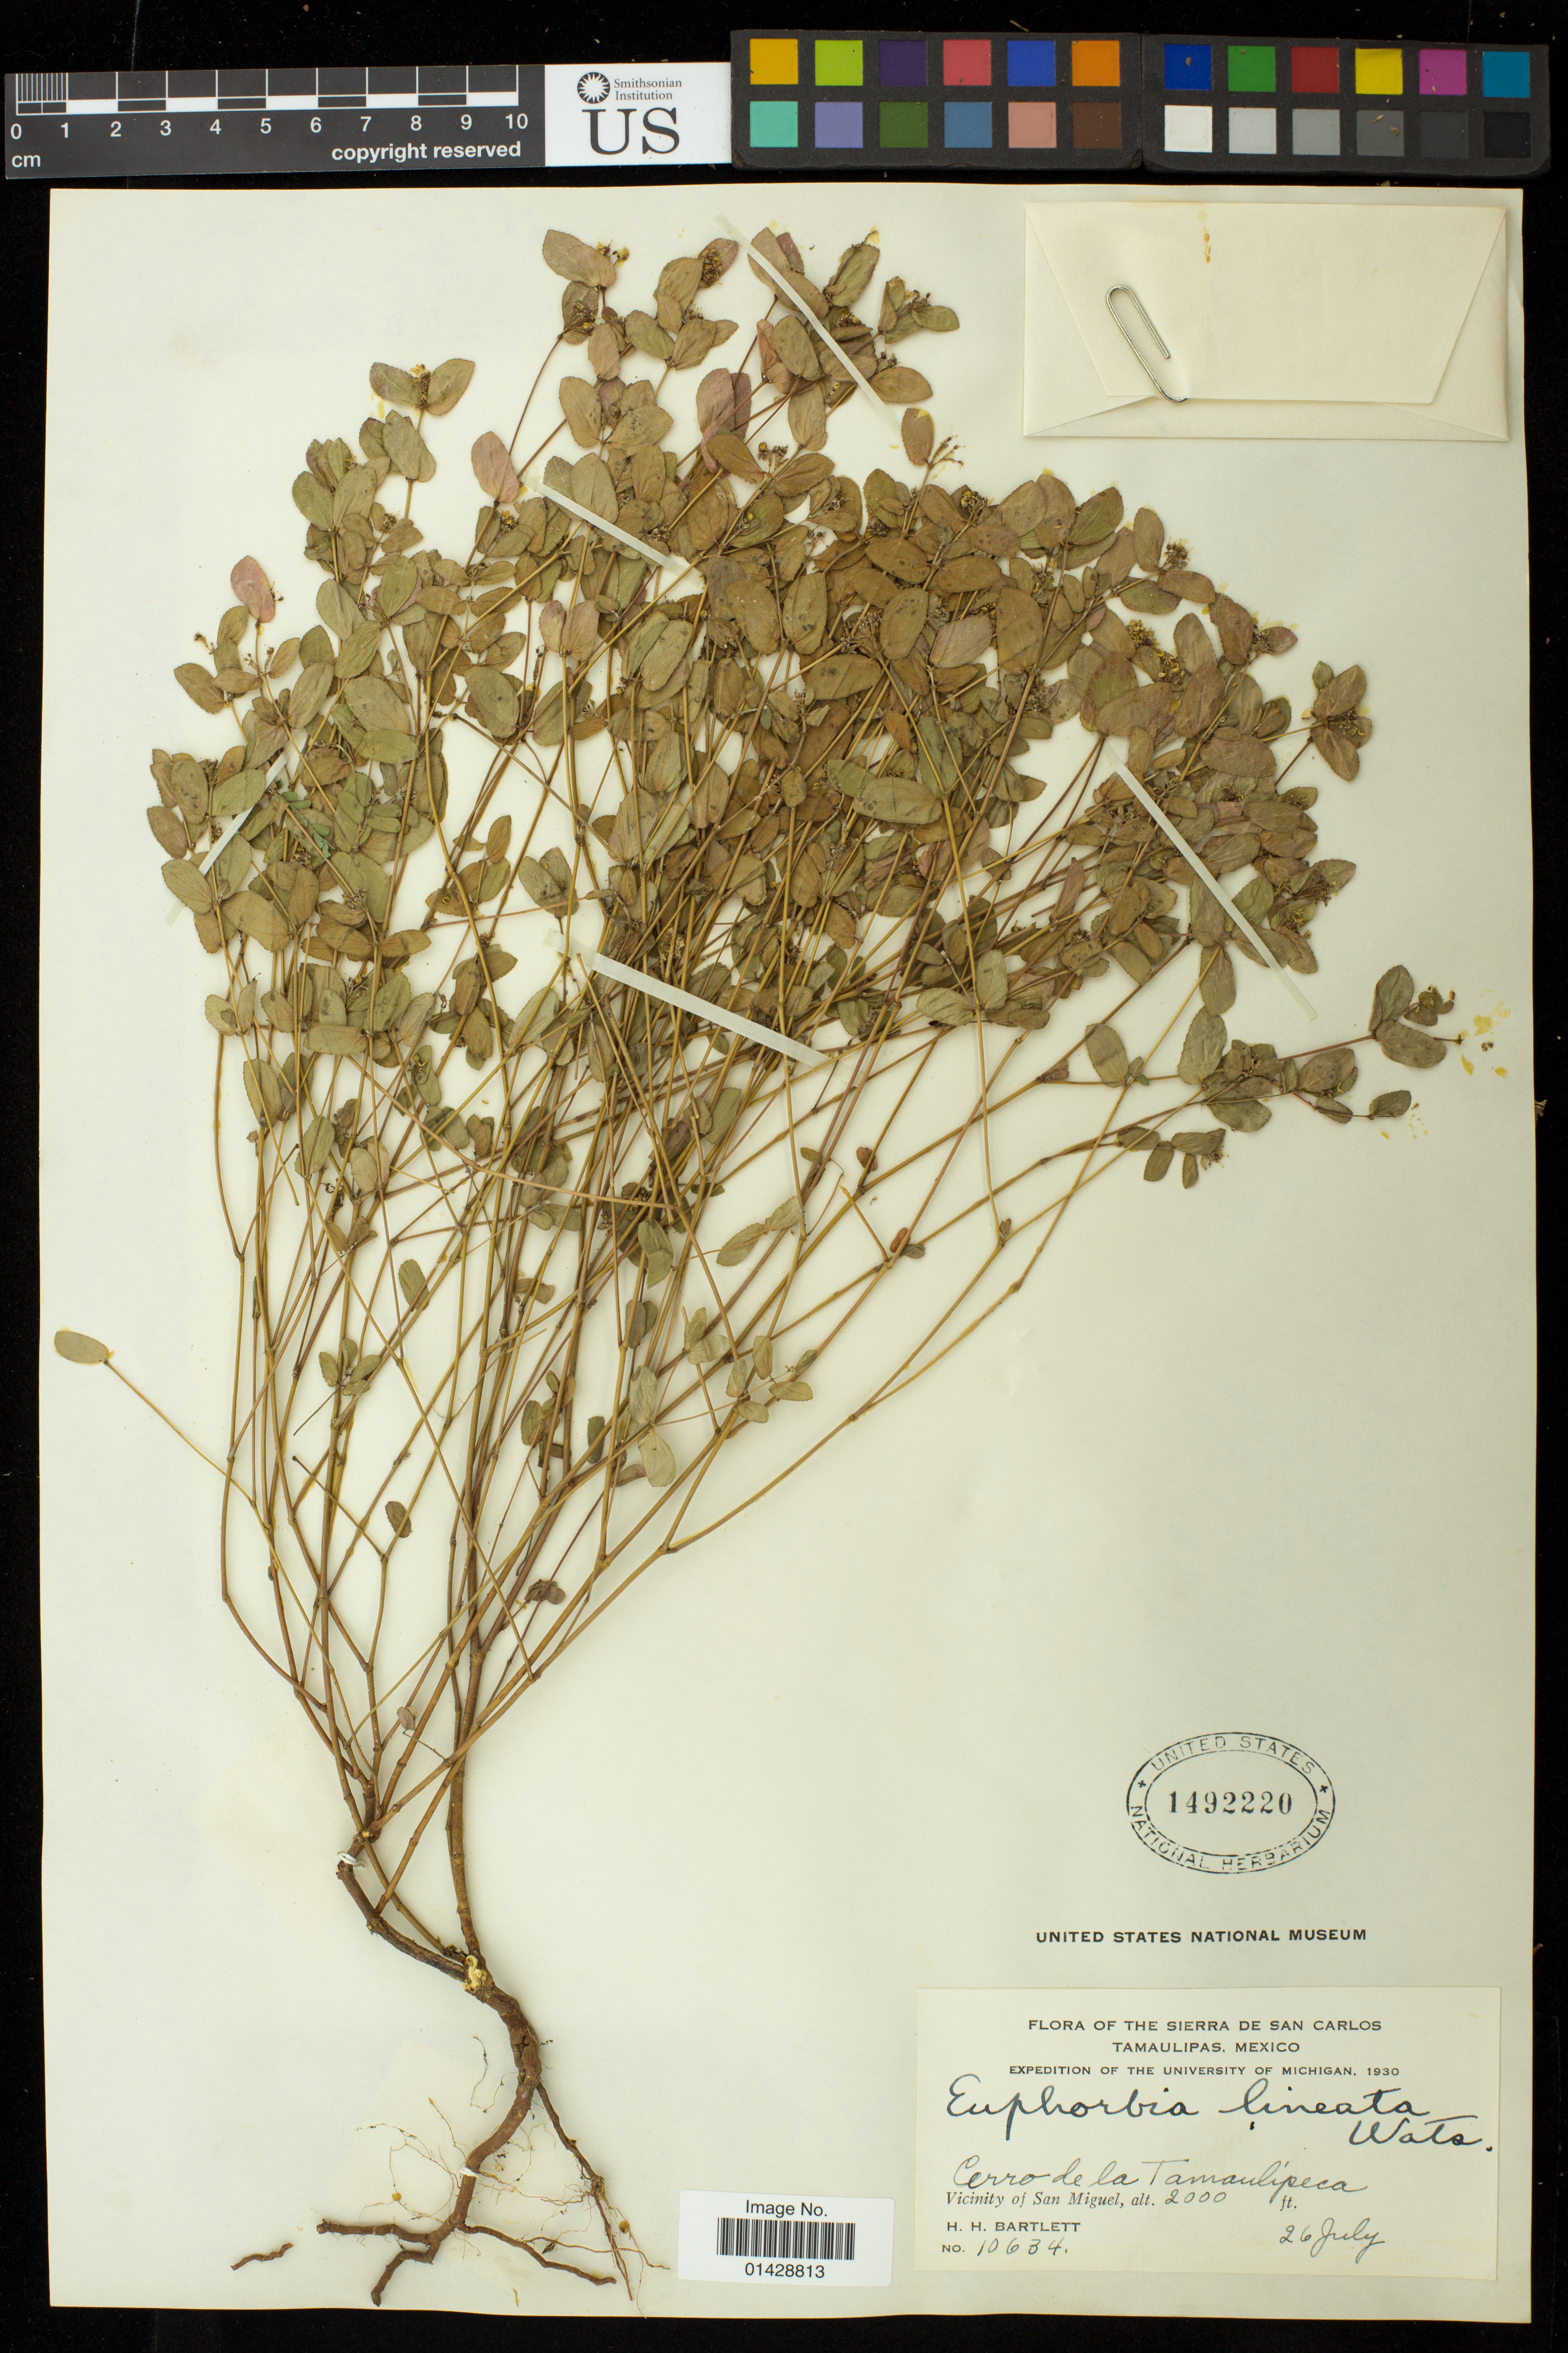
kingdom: Plantae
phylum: Tracheophyta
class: Magnoliopsida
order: Malpighiales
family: Euphorbiaceae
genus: Euphorbia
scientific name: Euphorbia lineata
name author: S. Watson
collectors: H. H. Bartlett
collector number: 10634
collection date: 1930-07-26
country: Mexico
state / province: Tamaulipas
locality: Sierra de San Carlos, Cerro de la Tamaulipeca, Vicinity of San Miguel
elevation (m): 610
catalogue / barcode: US 1492220